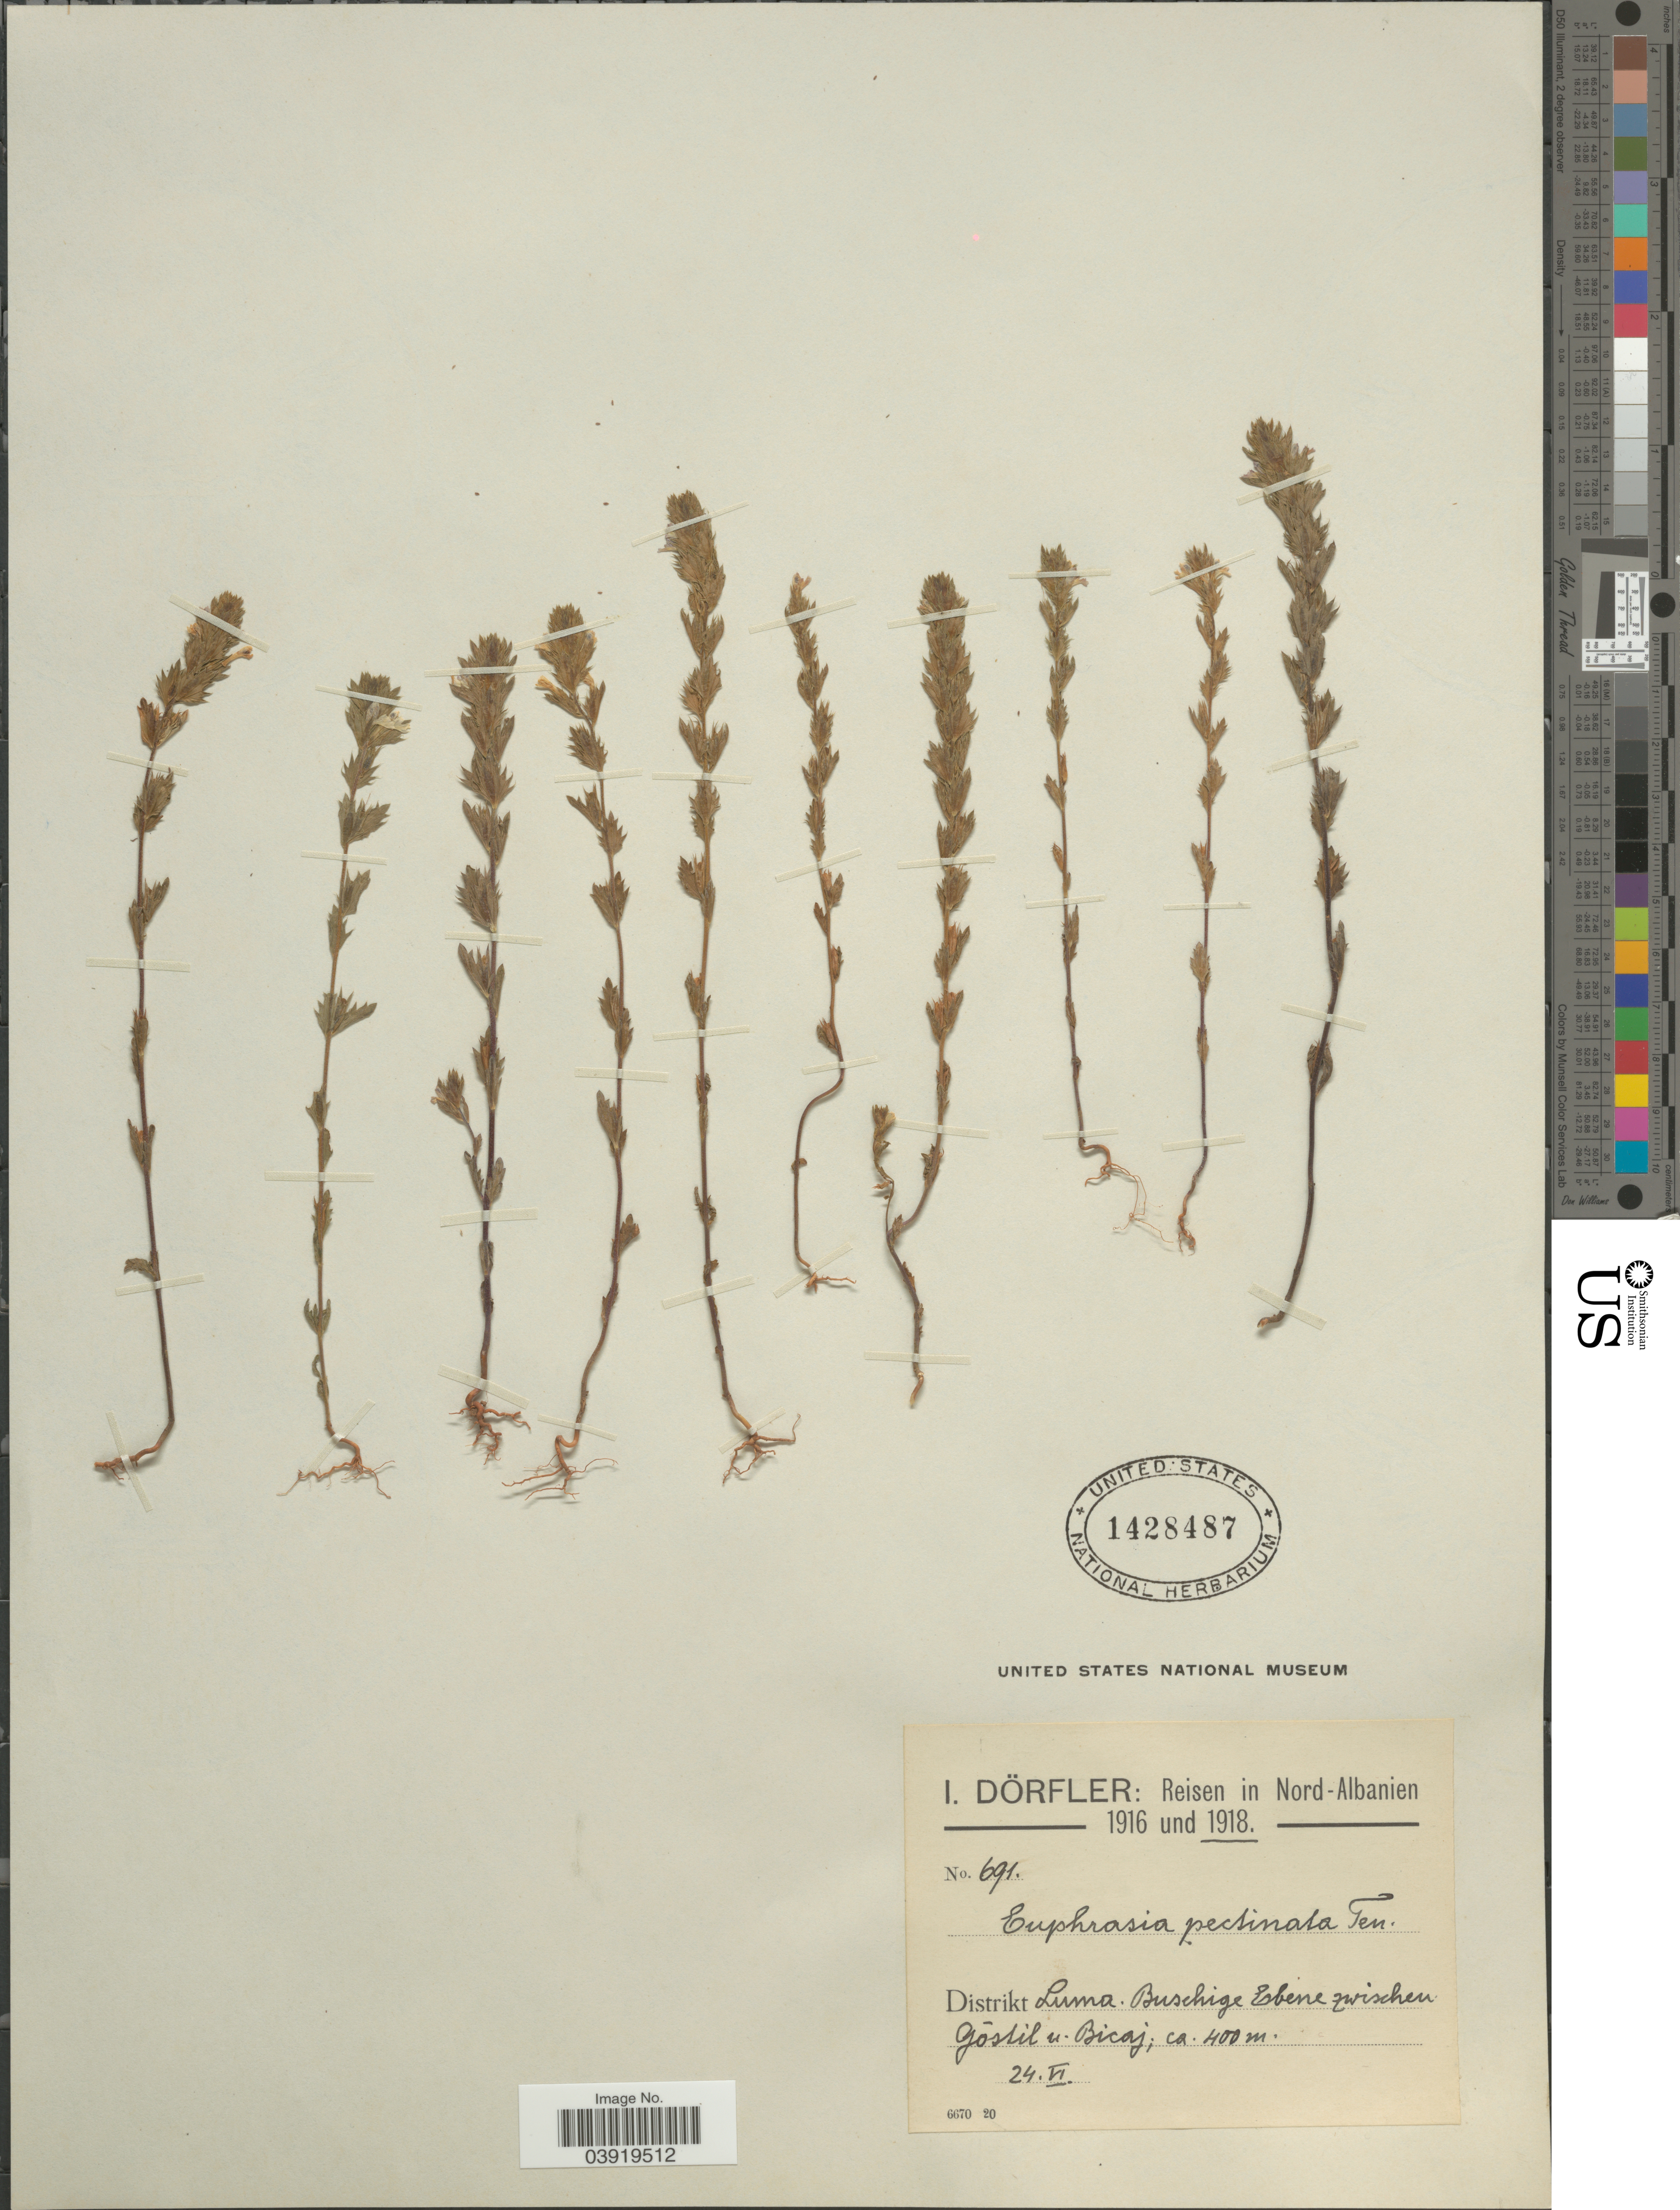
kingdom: Plantae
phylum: Tracheophyta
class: Magnoliopsida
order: Lamiales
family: Orobanchaceae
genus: Euphrasia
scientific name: Euphrasia pectinata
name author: Ten.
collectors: I. Dörfler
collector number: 691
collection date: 1918-06-24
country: Albania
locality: In Nord-Albanien. District Luma. Buschige Ebene zwischen Gōstil u. Bicaj.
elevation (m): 400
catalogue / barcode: US 1428487